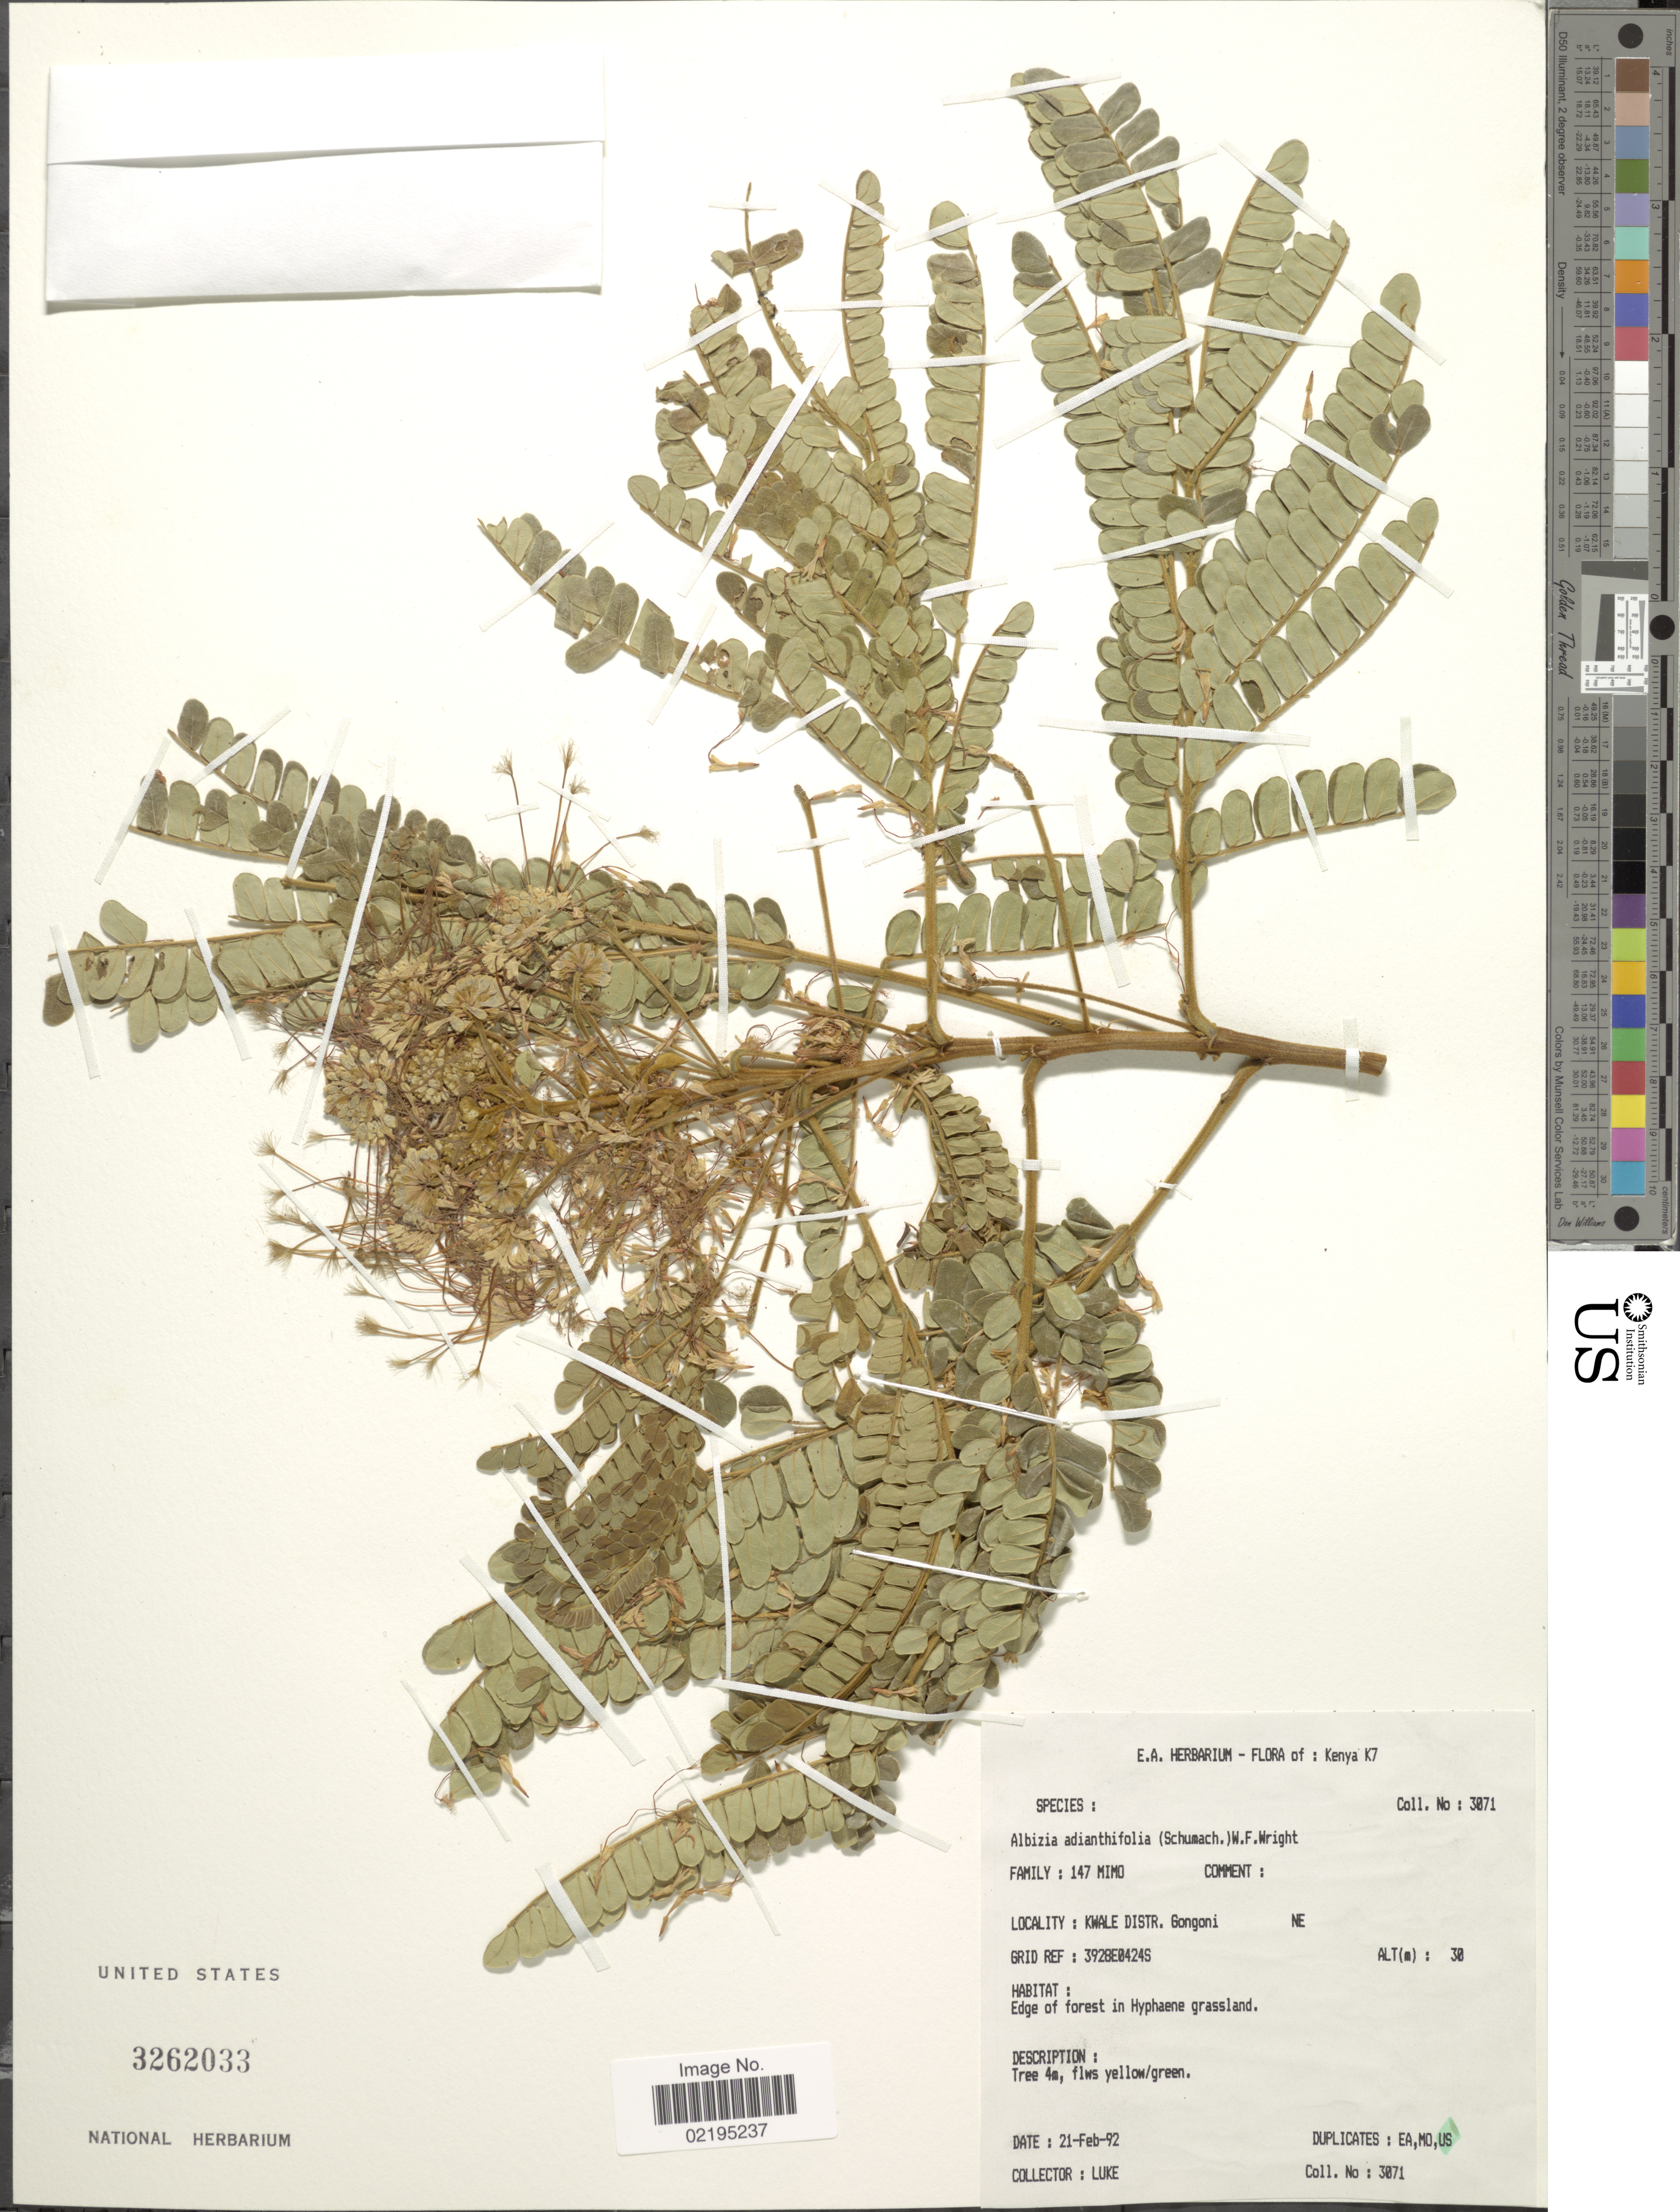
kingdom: Plantae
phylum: Tracheophyta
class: Magnoliopsida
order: Fabales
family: Fabaceae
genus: Albizia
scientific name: Albizia adianthifolia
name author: (Schumach.) W. Wight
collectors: -. Luke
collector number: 3071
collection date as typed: Transcribed d/m/y: 21/2/92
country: Kenya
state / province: Kwale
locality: Kwale Distr. Gongoni NE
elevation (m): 30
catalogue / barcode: US 3262033